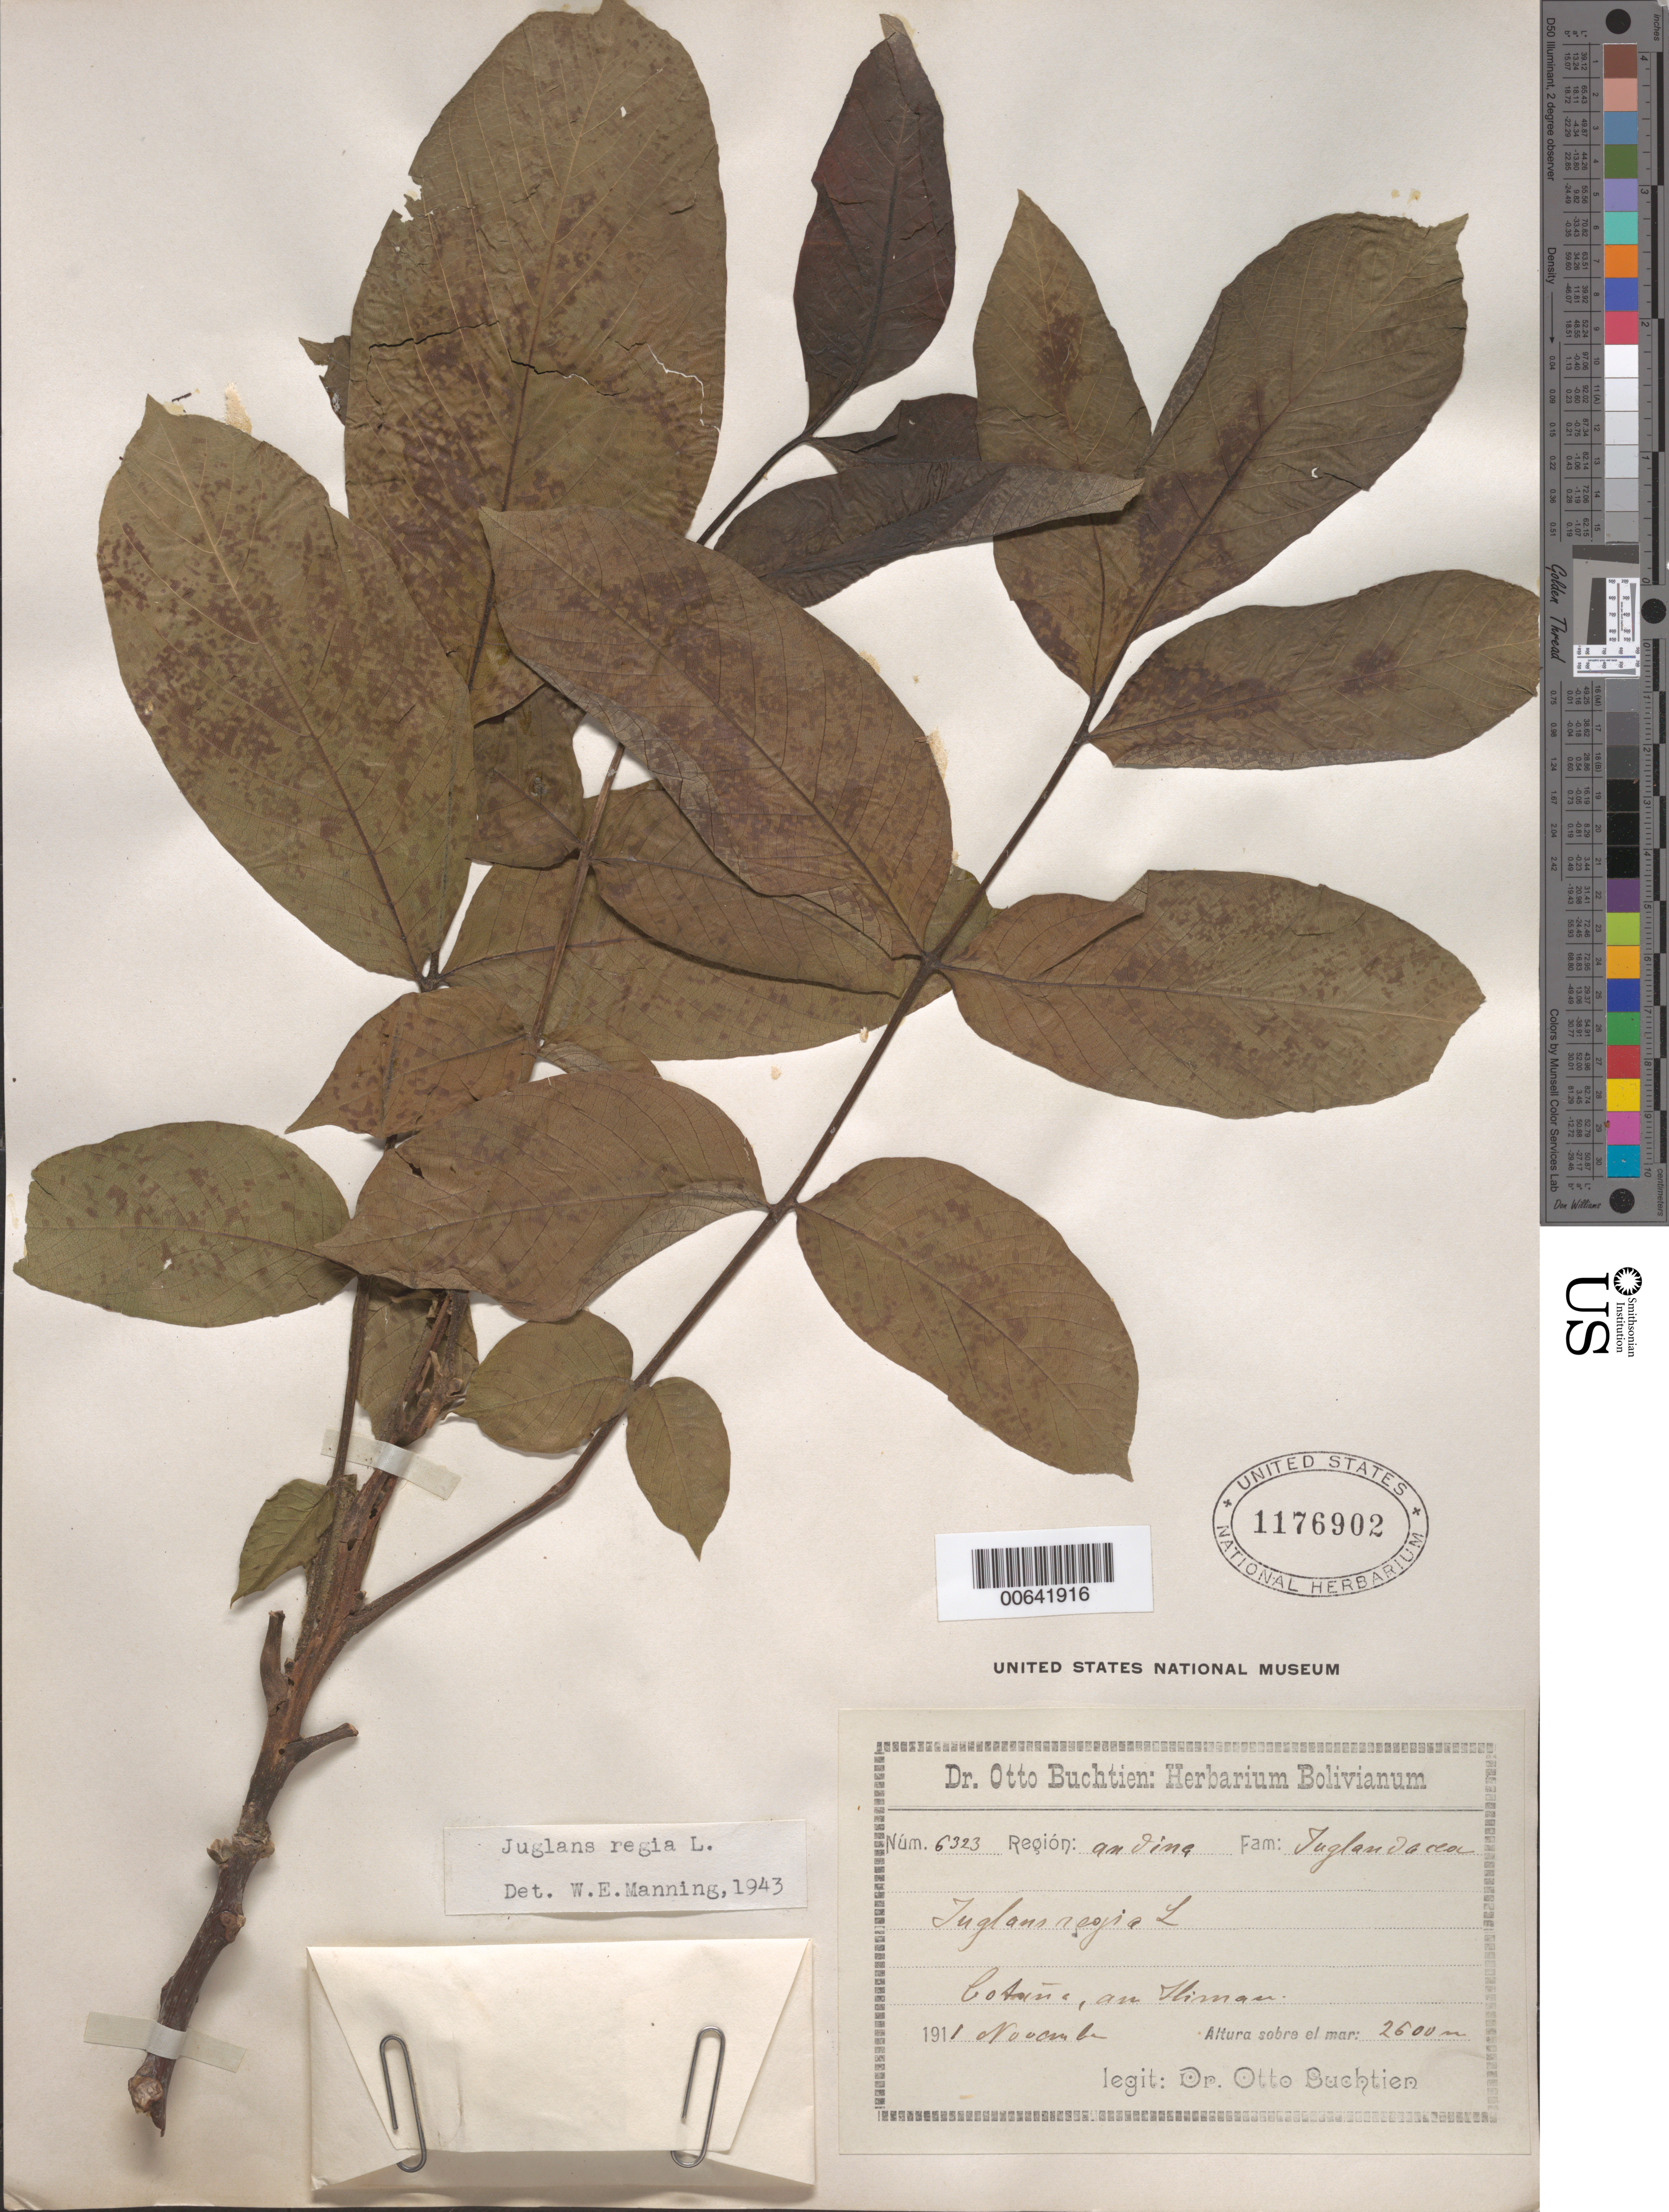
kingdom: Plantae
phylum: Tracheophyta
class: Magnoliopsida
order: Fagales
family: Juglandaceae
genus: Juglans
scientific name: Juglans regia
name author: L.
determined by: Manning, W. E.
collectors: O. Buchtien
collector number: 6323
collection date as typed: Nov 1911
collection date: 1911-11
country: Bolivia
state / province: La Paz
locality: Cotaña, am Illimani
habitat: Región Andina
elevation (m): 2600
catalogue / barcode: US 1176902